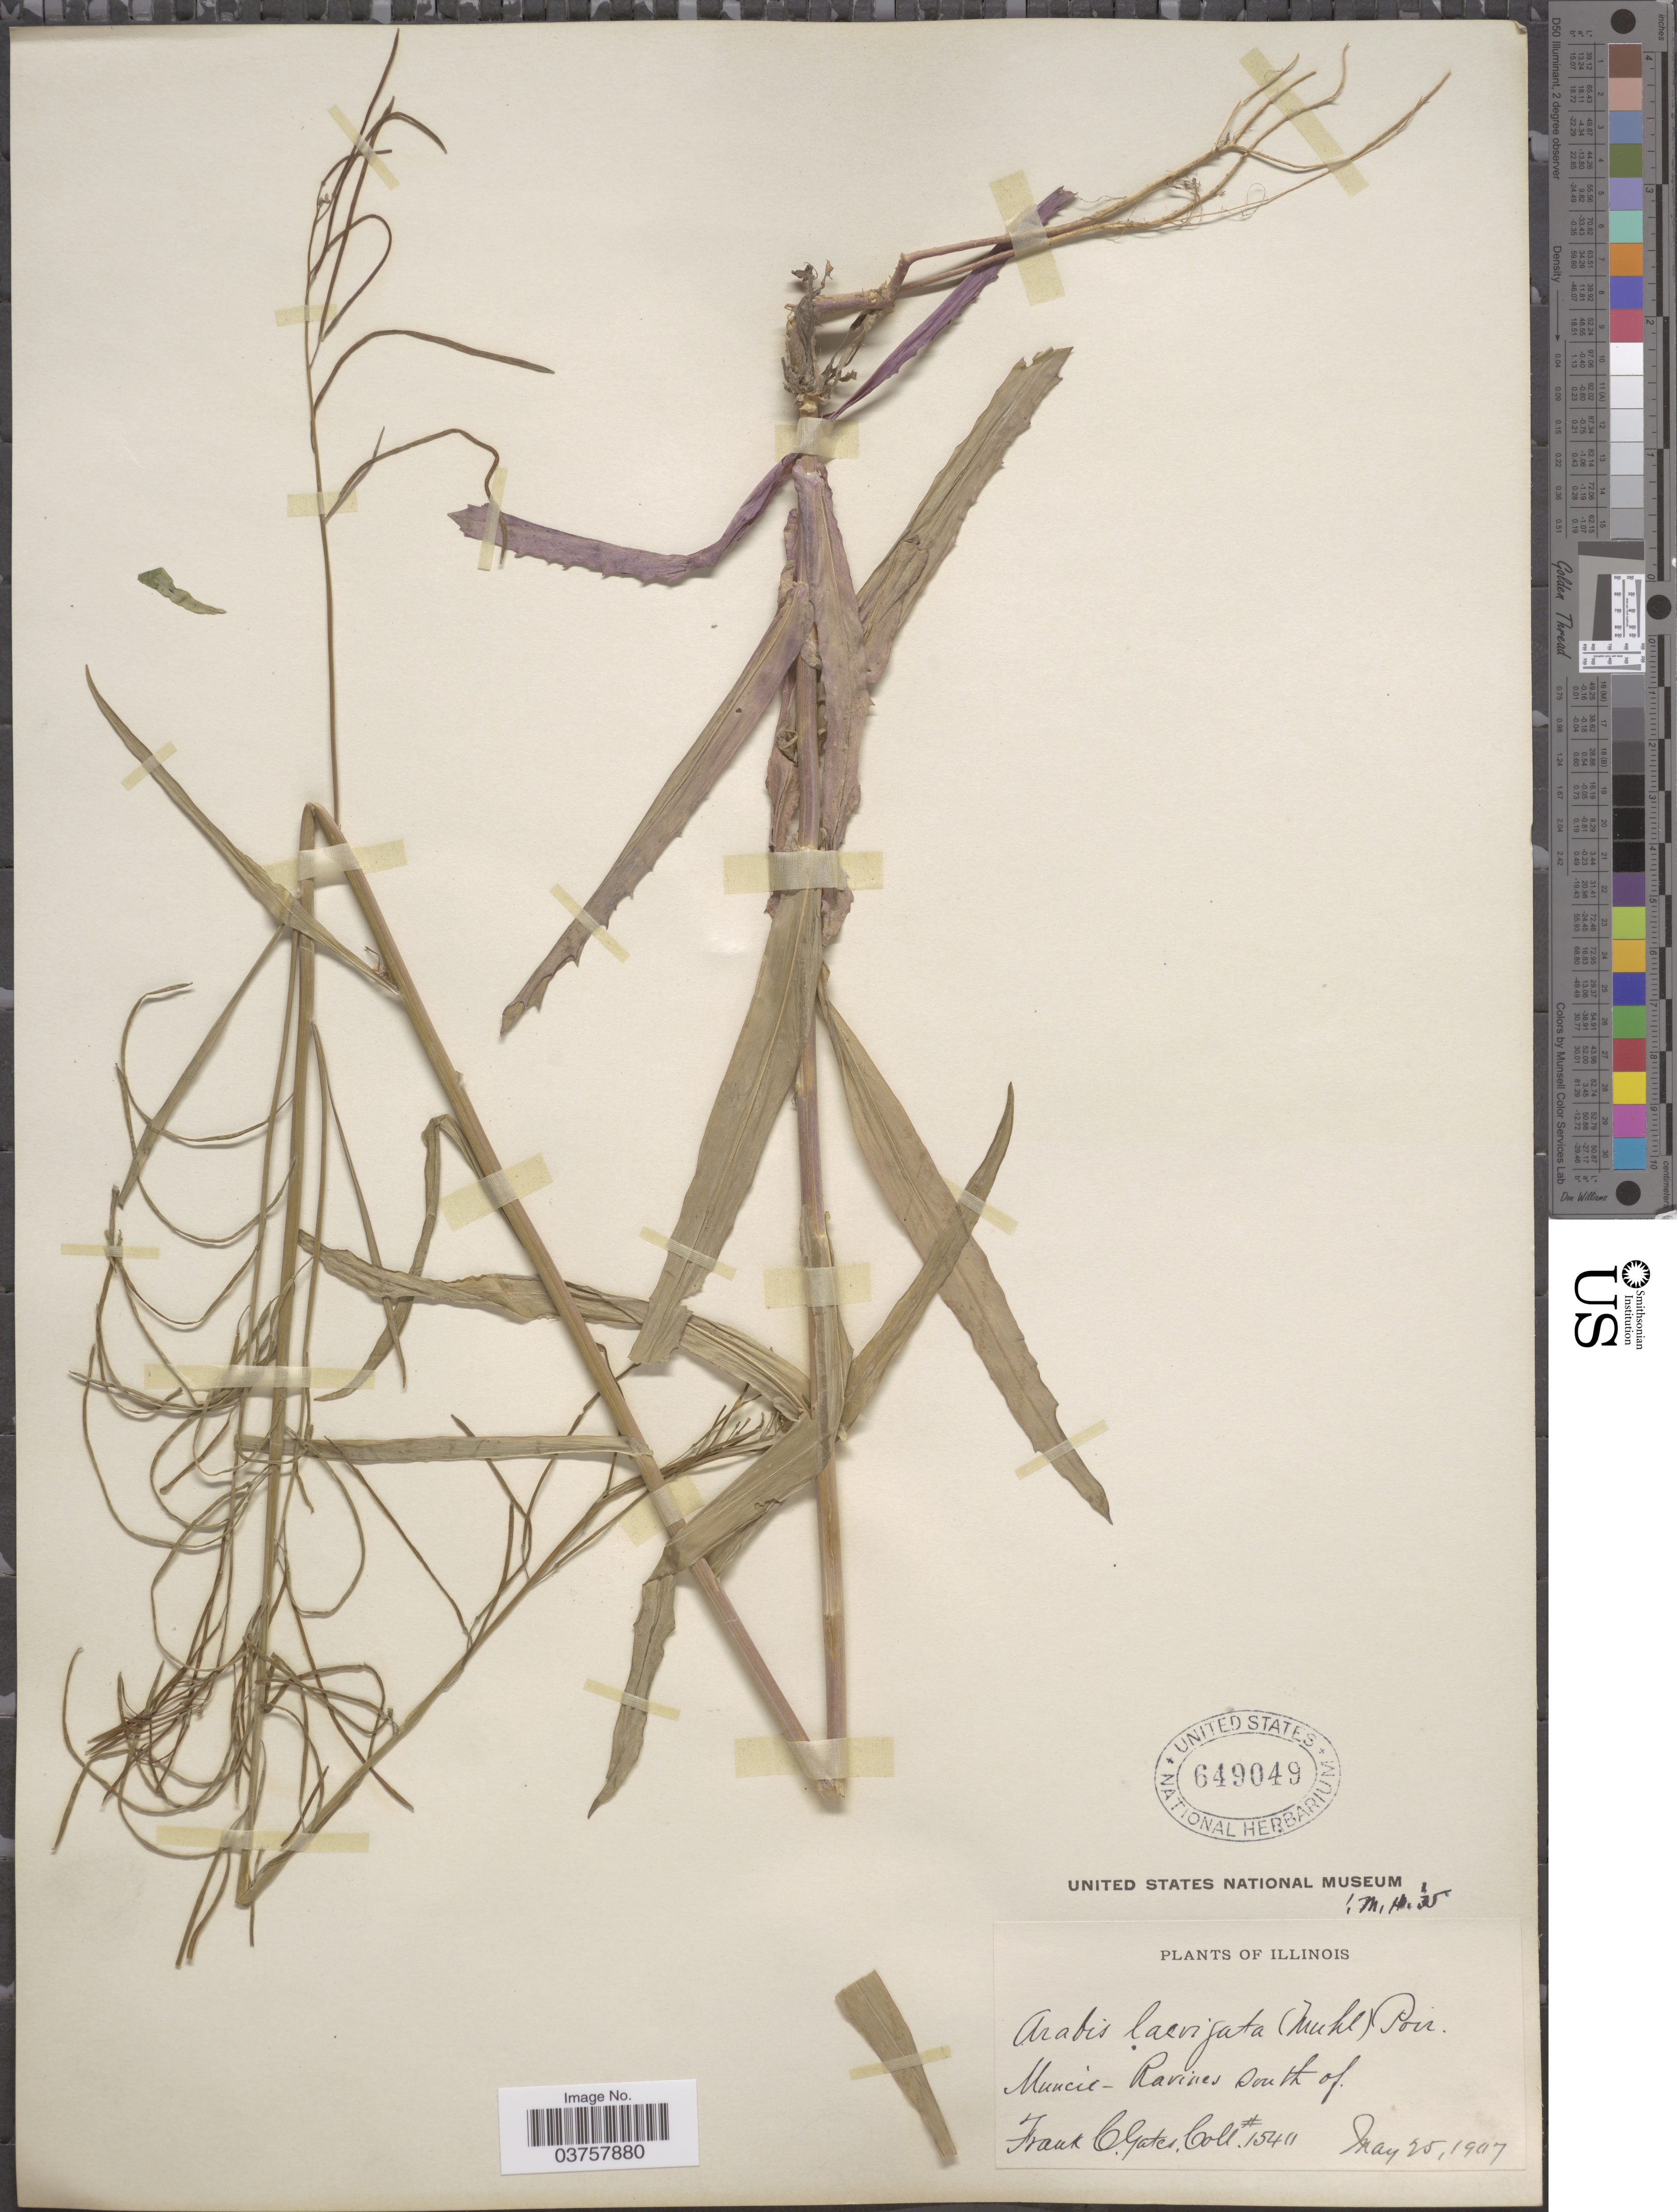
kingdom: Plantae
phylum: Tracheophyta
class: Magnoliopsida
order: Brassicales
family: Brassicaceae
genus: Arabis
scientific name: Arabis laevigata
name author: (Muhl. ex Willd.) Poir.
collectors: F. C. Gates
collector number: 1540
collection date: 1907-05-25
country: United States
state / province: Illinois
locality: Muncie - Ravines south of.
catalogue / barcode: US 649049